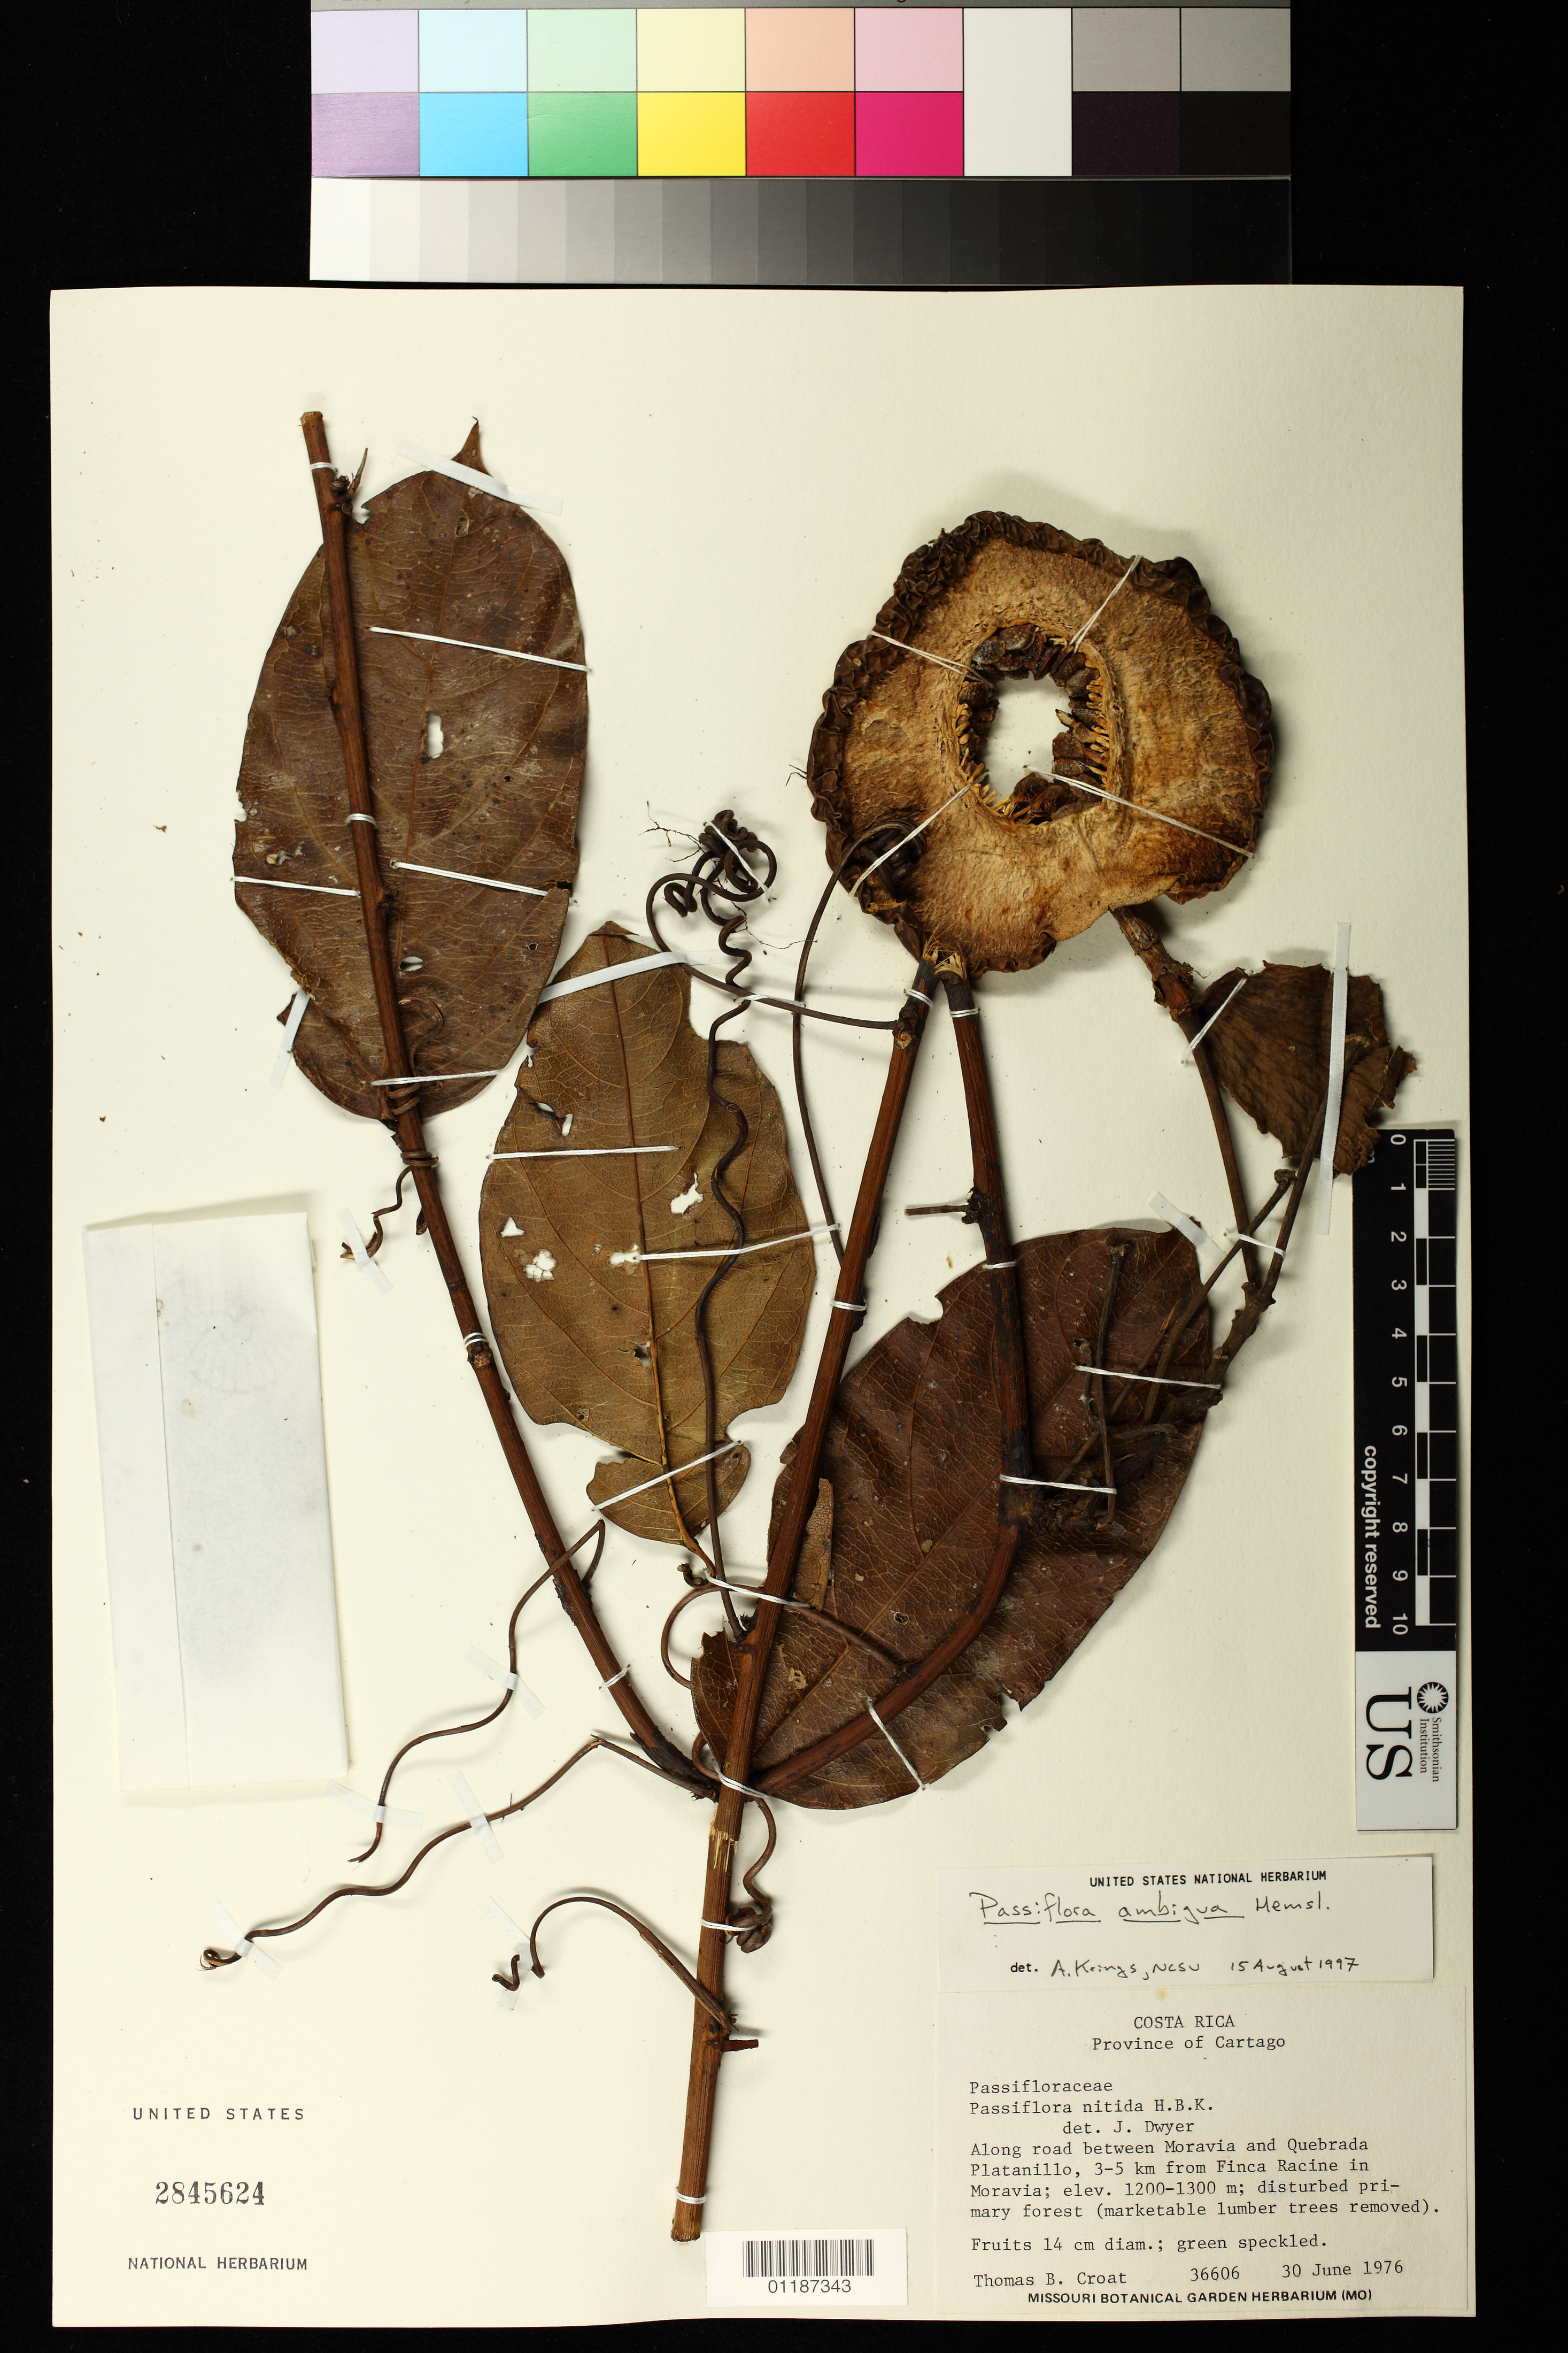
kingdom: Plantae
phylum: Tracheophyta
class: Magnoliopsida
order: Malpighiales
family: Passifloraceae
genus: Passiflora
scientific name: Passiflora nitida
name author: Kunth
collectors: T. B. Croat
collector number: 36606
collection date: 1976-06-30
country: Costa Rica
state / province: Cartago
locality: Along road between Moravia and Quebrada Plantanillo, 3-5 km from Finca Racine in Moravia.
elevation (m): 1200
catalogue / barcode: US 2845624